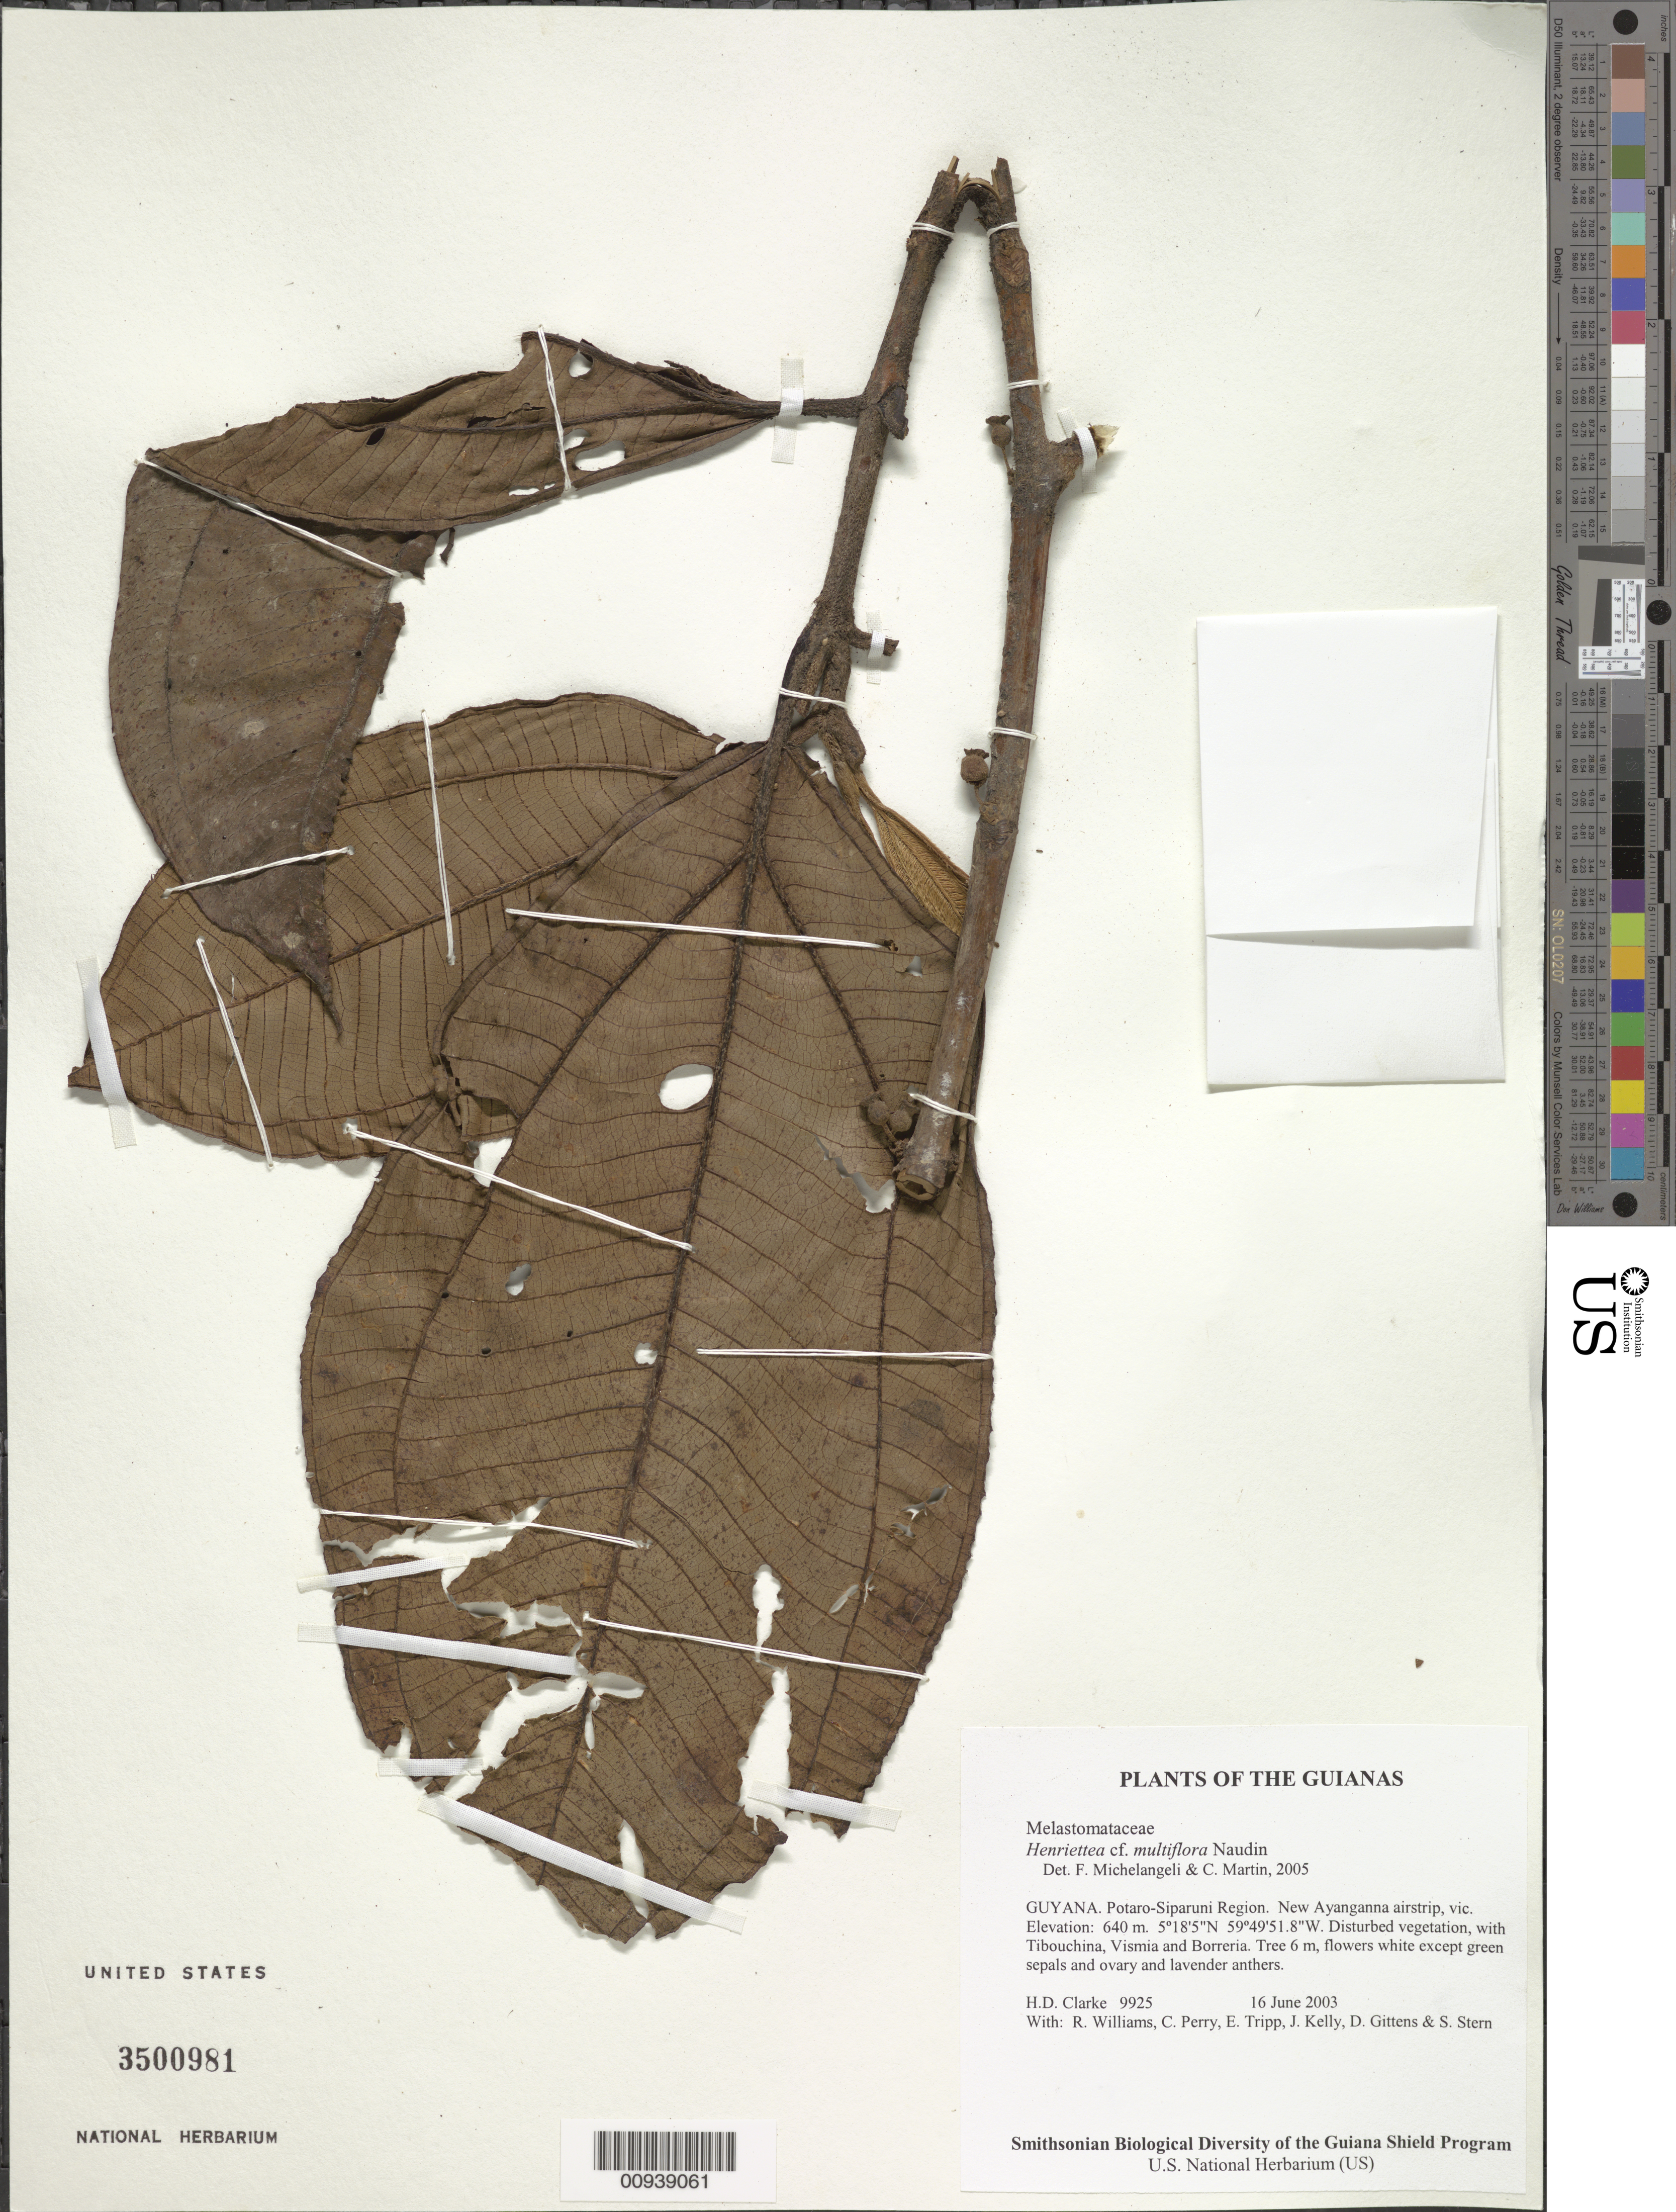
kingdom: Plantae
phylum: Tracheophyta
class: Magnoliopsida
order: Myrtales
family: Melastomataceae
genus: Henriettea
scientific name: Henriettea multiflora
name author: Naudin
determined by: Michelangeli, F. A.; Martin, C.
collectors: H. D. Clarke, R. Williams, C. Perry, E. Tripp, J. Kelly, D. Gittens & S. R. Stern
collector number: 9925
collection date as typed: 16 June 2003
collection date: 2003-06-16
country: Guyana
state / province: Potaro-Siparuni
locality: New Ayanganna airstrip, vic.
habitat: Disturbed vegetation, with Tibouchina, Vismia and Borreria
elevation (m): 640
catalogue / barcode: US 3500981